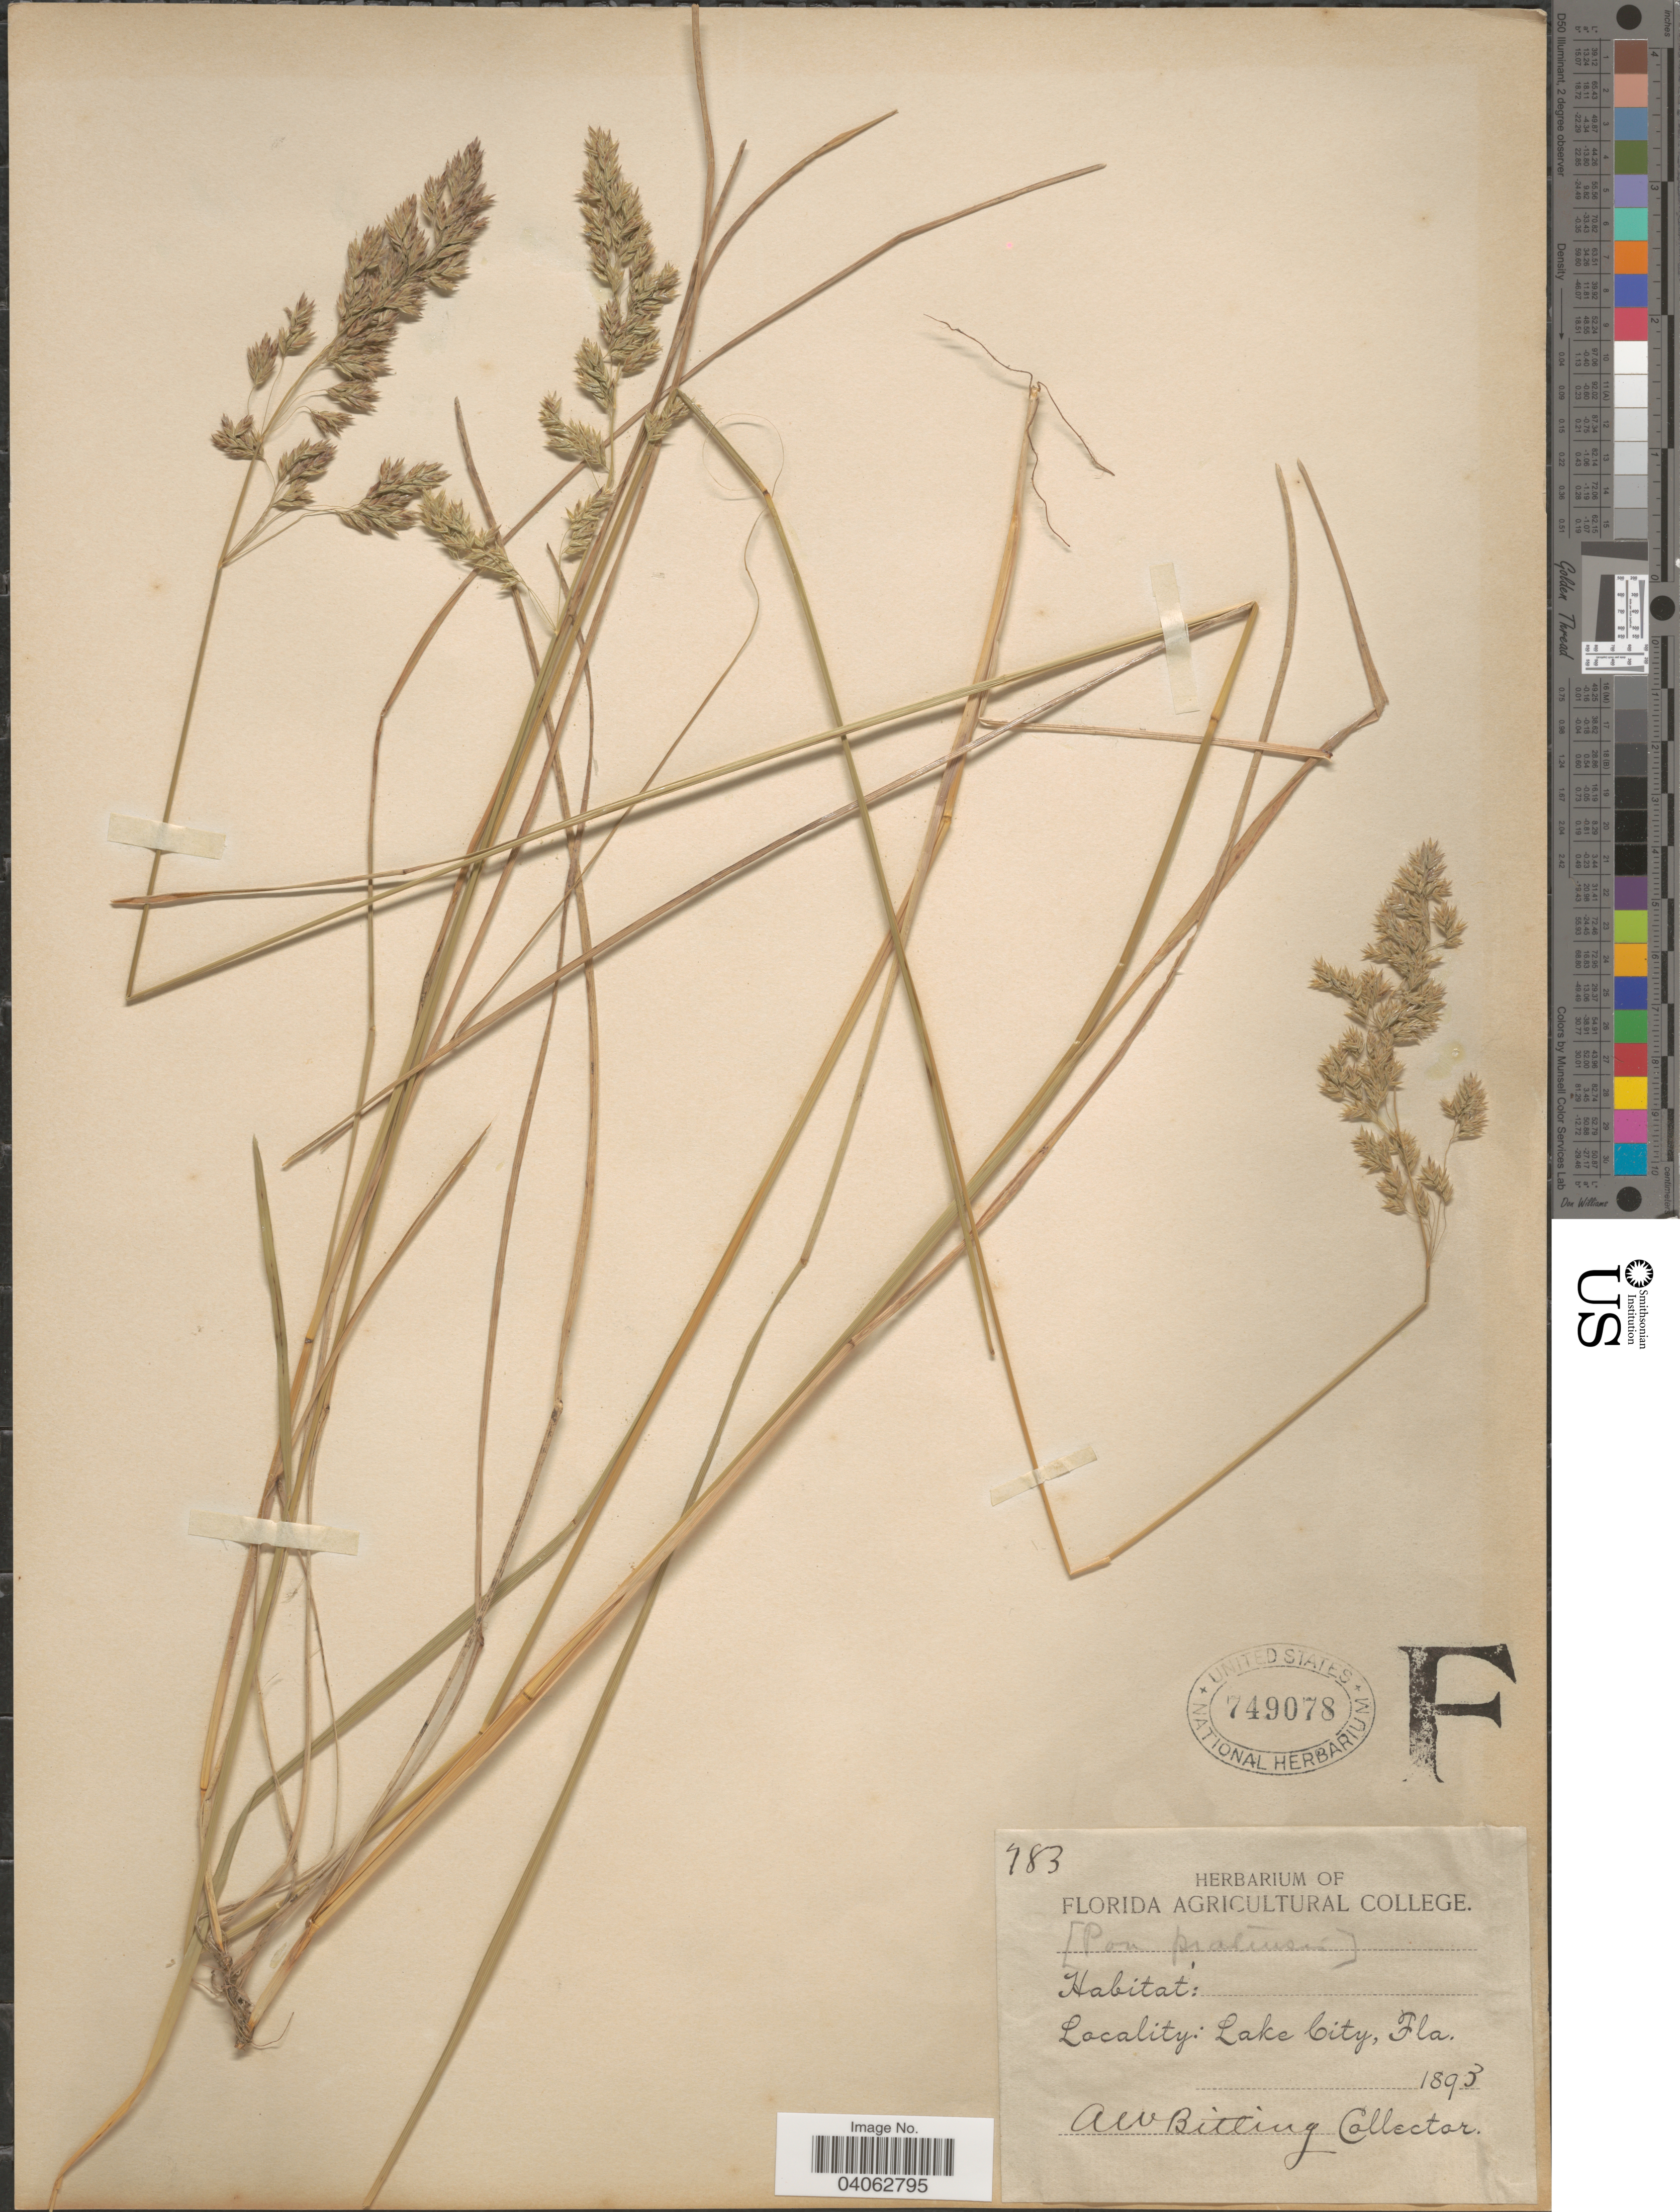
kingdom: Plantae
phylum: Tracheophyta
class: Liliopsida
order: Poales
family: Poaceae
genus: Poa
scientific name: Poa pratensis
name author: L.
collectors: A. Bitting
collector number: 783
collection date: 1893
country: United States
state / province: Florida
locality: Lake City.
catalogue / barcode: US 749078